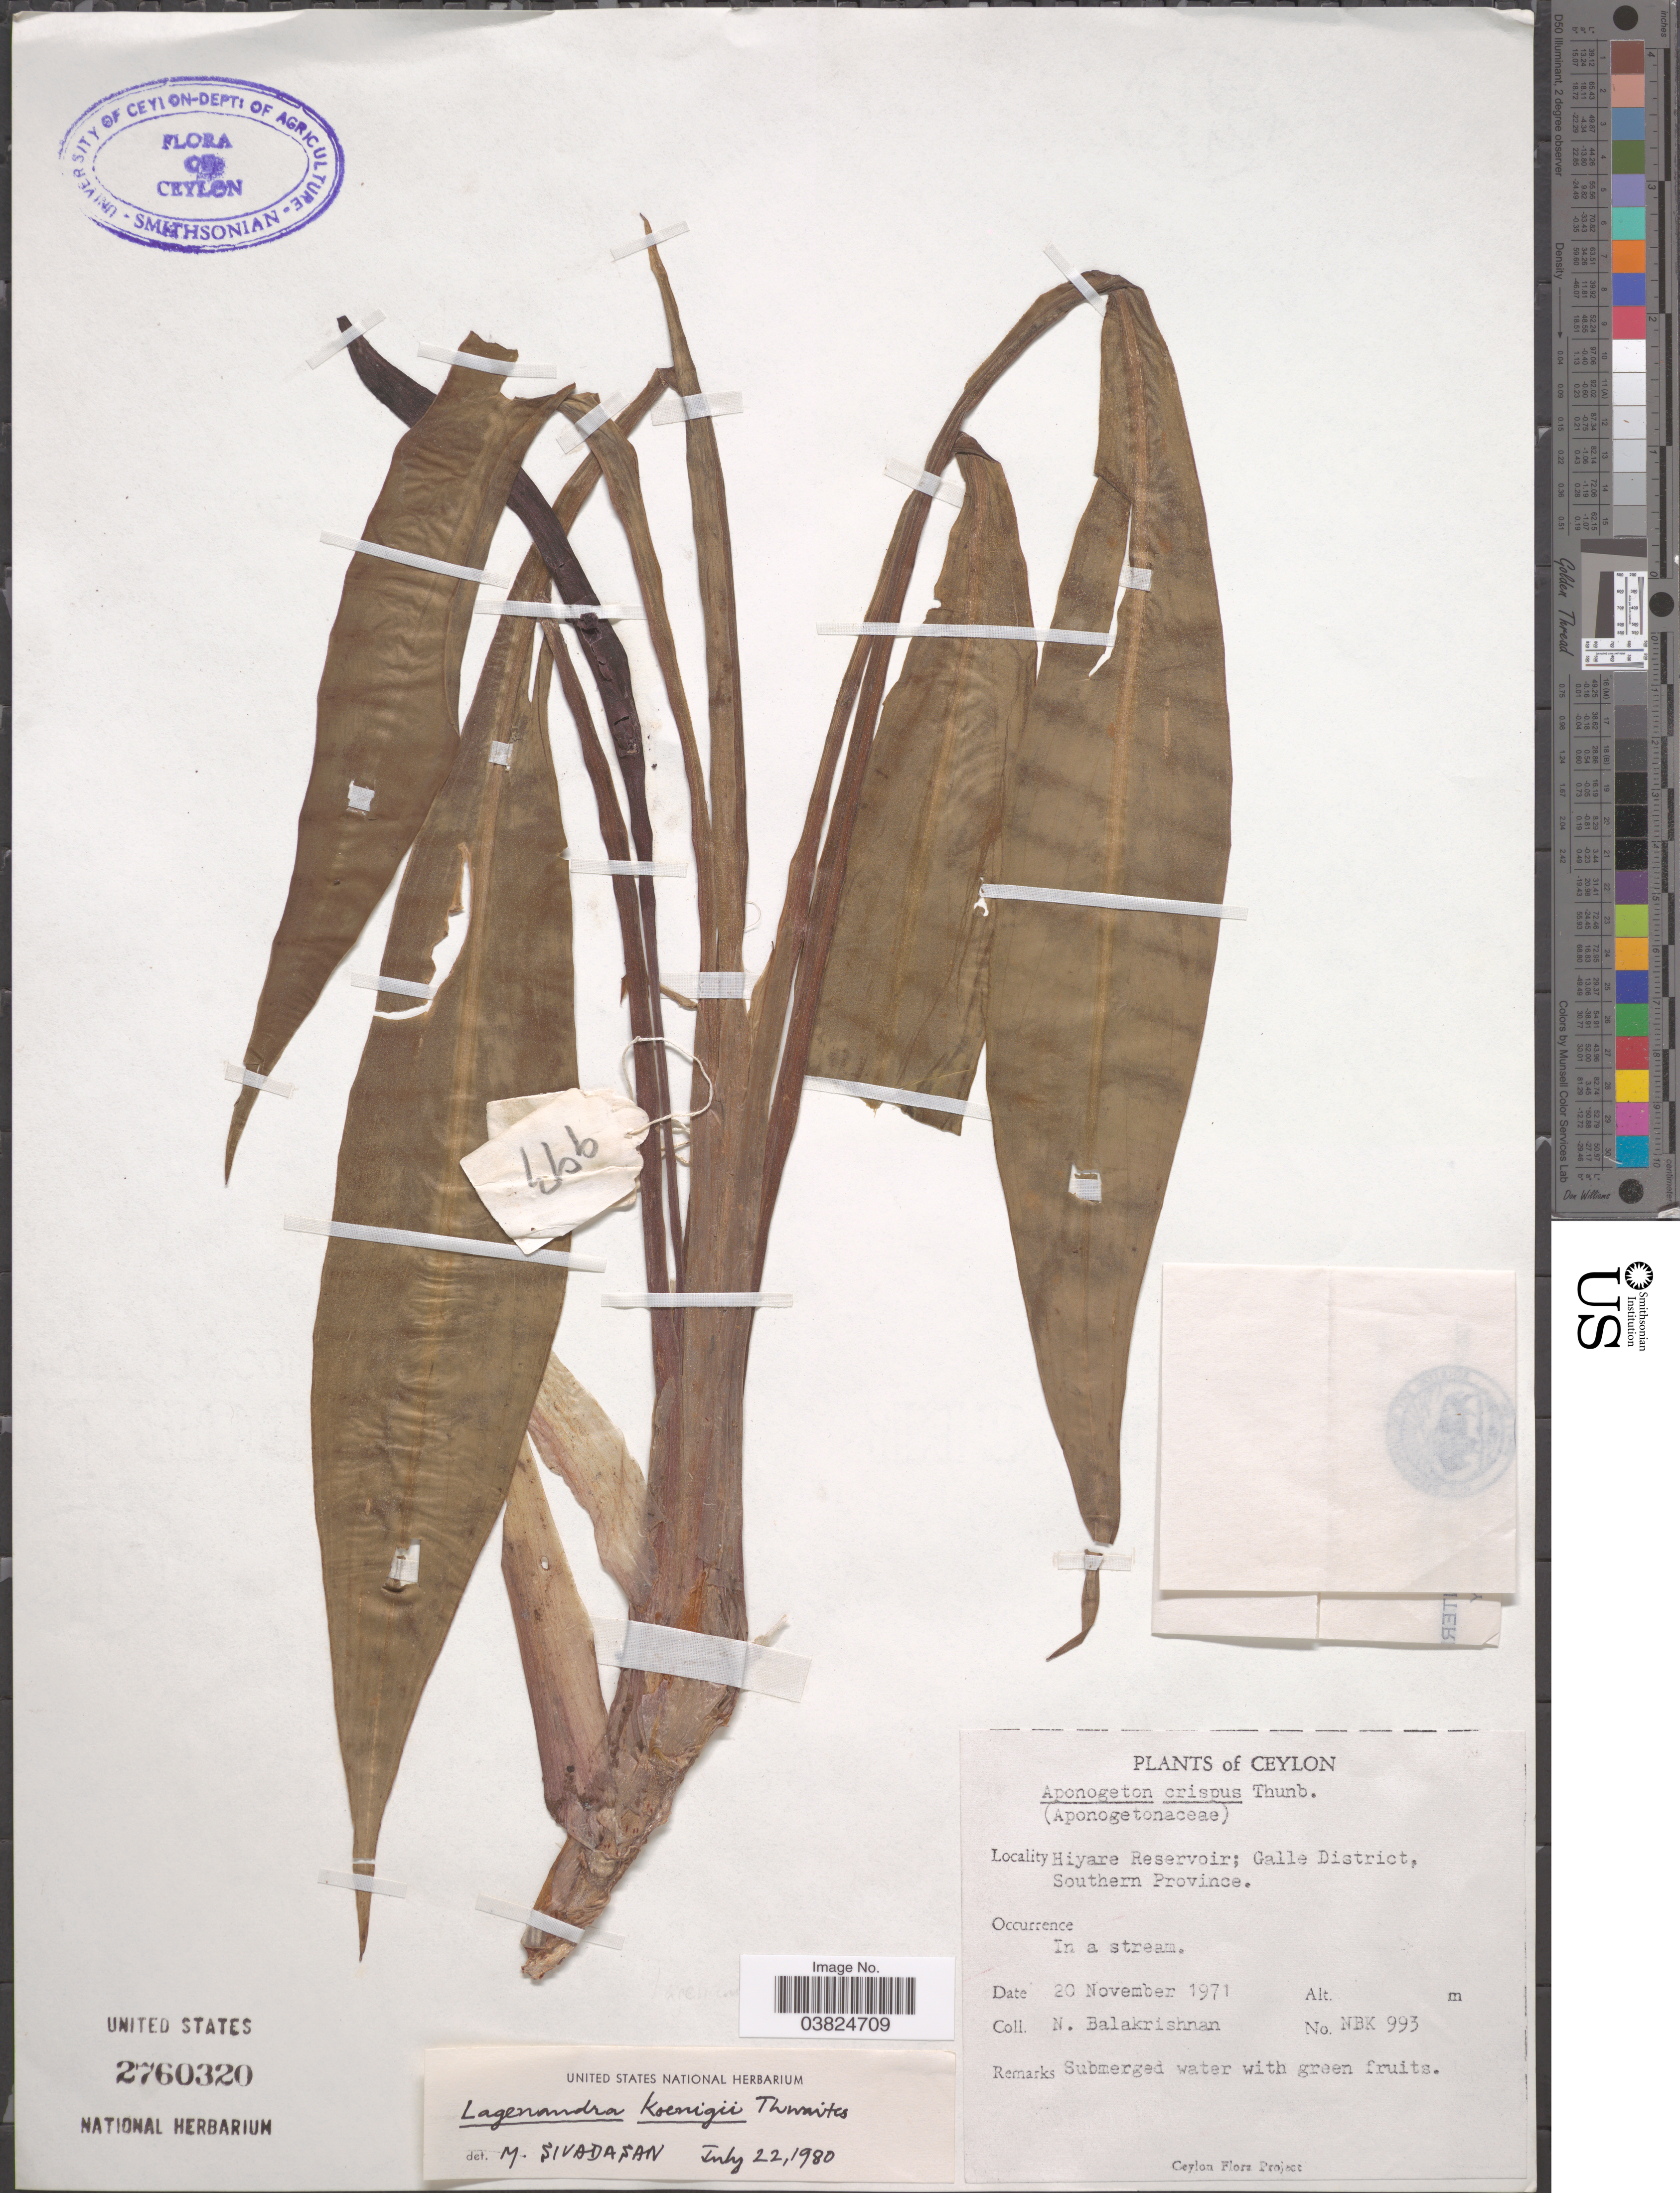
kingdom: Plantae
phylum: Tracheophyta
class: Liliopsida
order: Alismatales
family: Araceae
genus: Lagenandra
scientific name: Lagenandra limbusleviterapertae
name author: Madola et al.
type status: Paratype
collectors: N. Balakrishnan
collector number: NBK993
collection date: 1971-11-20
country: Sri Lanka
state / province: Southern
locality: Ceylon. Hiyare Reservoir; Galle District.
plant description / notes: Cited by Madola et al., Phytotaxa 601(1): 69. 2023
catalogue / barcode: US 2760320